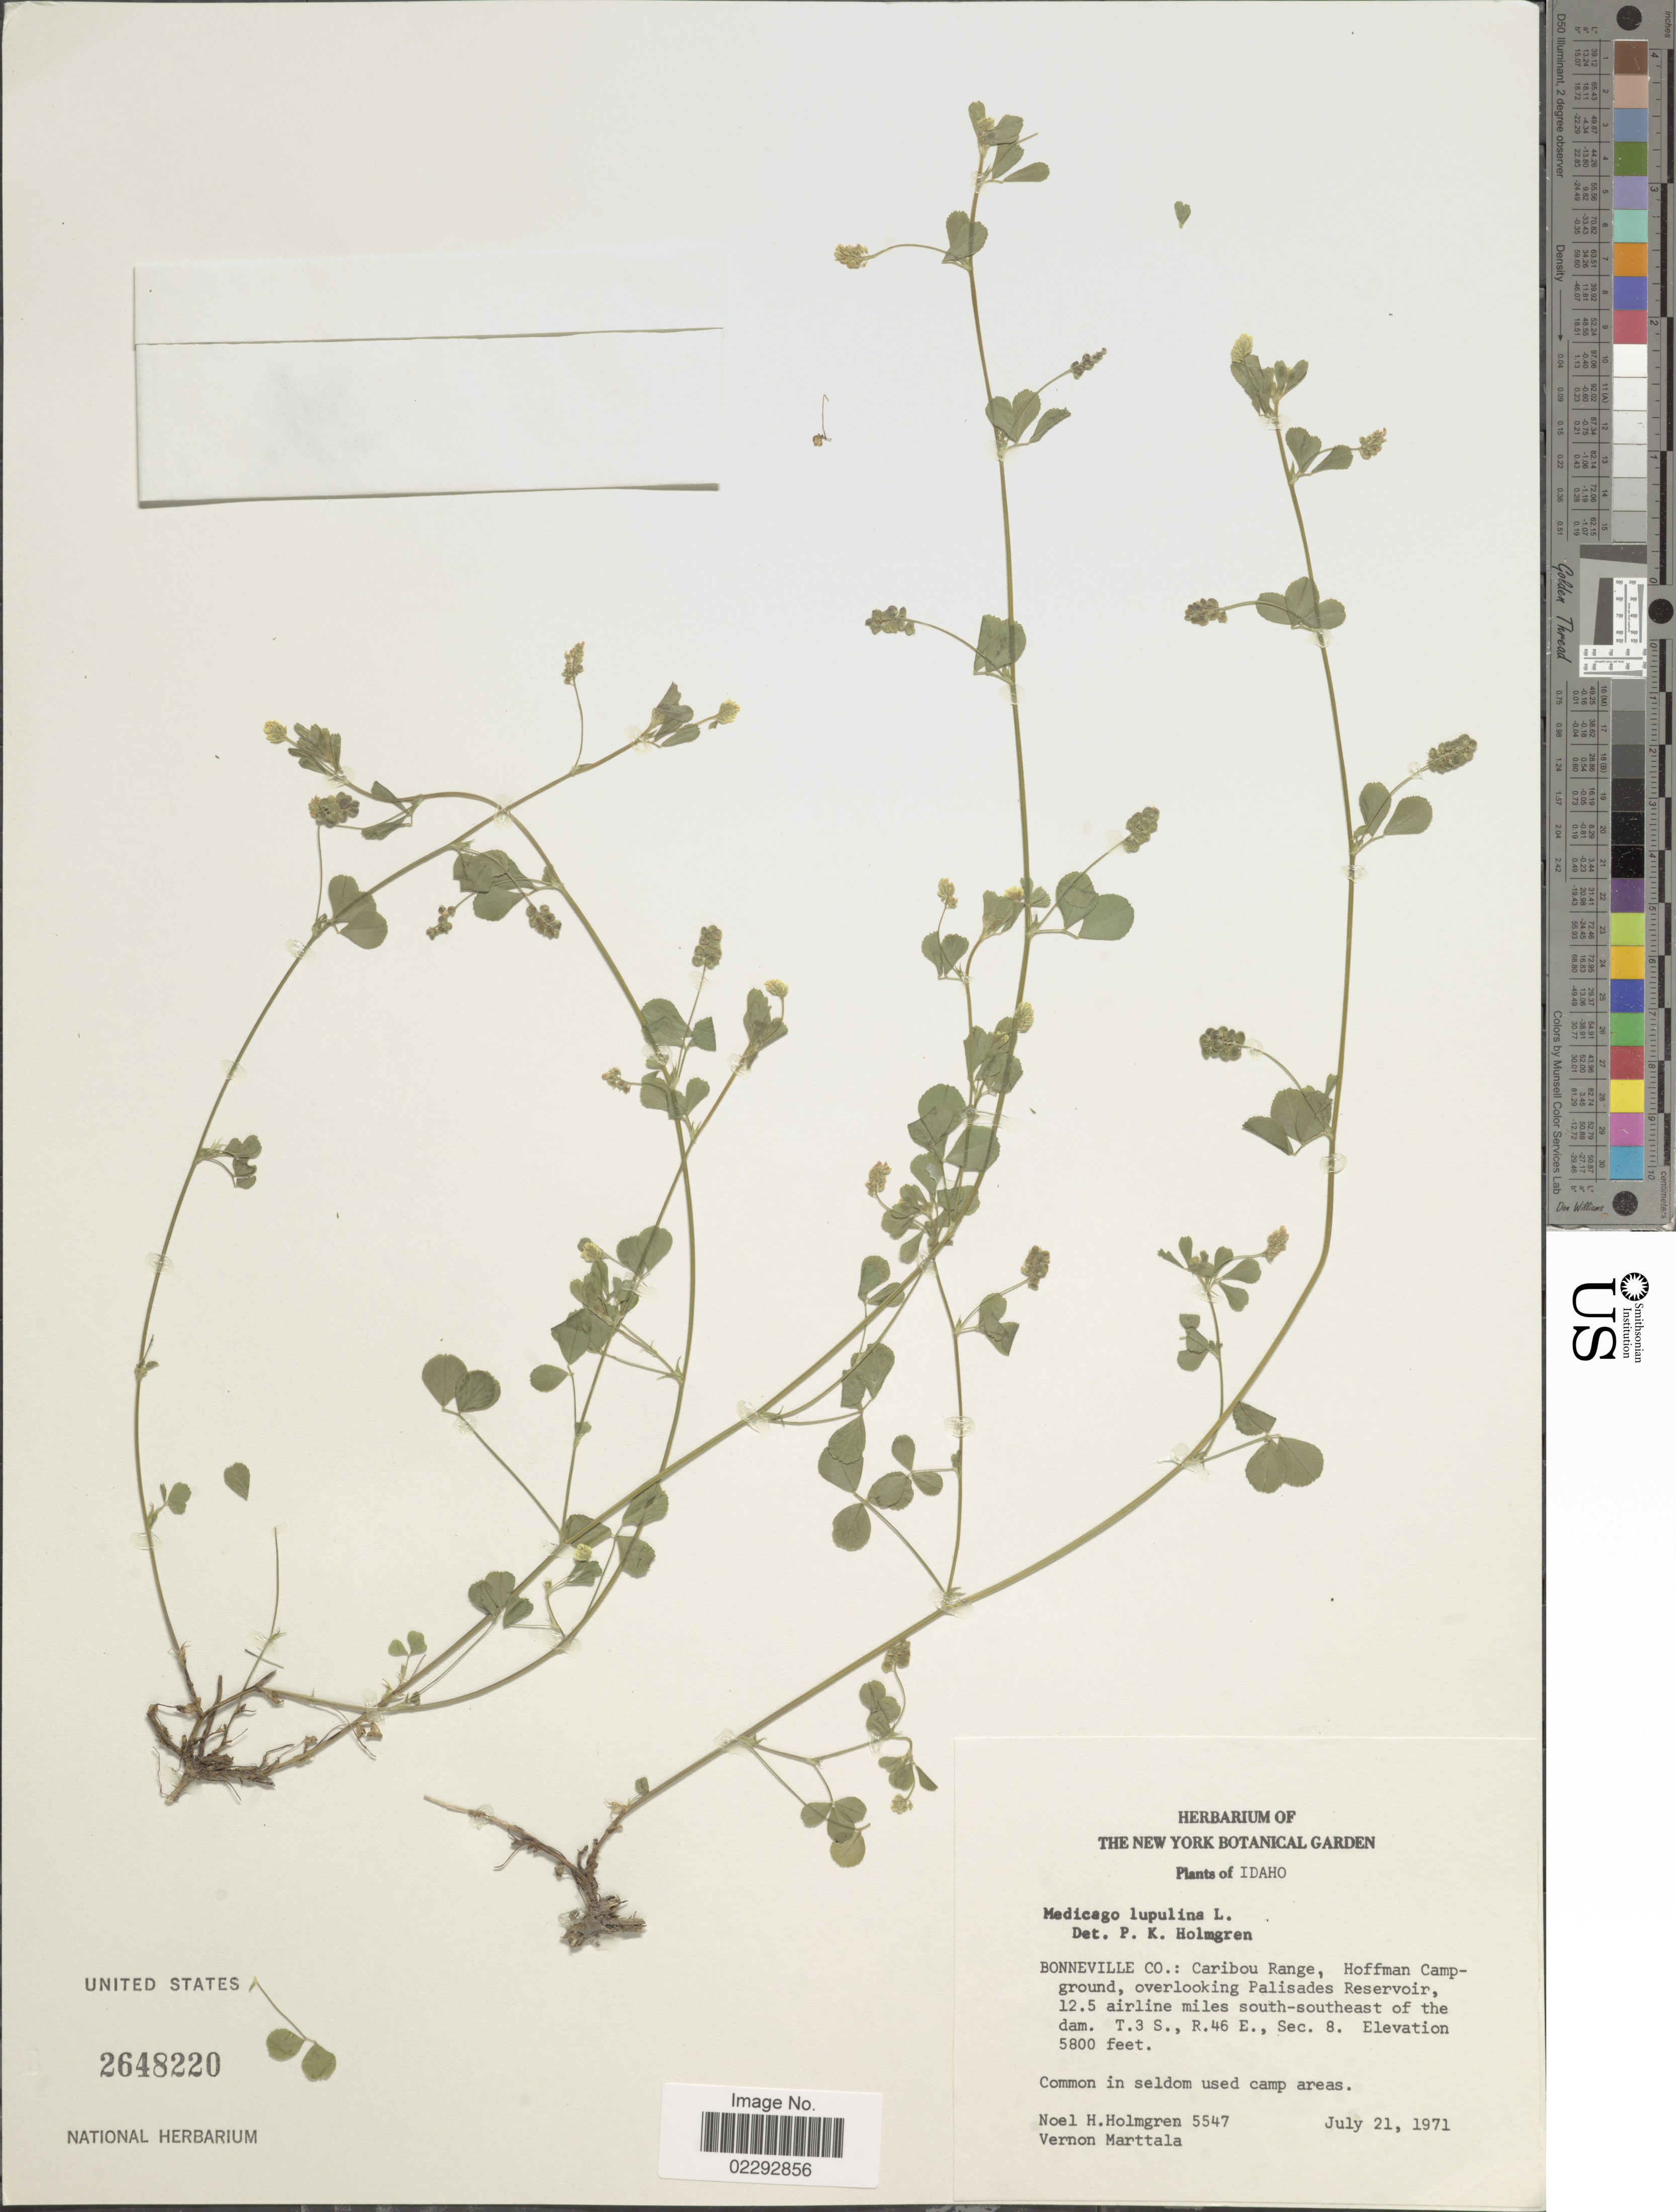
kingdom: Plantae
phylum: Tracheophyta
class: Magnoliopsida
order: Fabales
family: Fabaceae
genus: Medicago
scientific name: Medicago lupulina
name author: L.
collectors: N. H. Holmgren & V. Marttala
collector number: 5547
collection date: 1971-07-21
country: United States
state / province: Idaho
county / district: Bonneville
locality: Caribou Range, Hoffman Campground, overlooking Palisades reservoir 12.5 airlines miles SSE of the dam. T.3S, R.46E.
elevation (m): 1768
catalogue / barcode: US 2648220